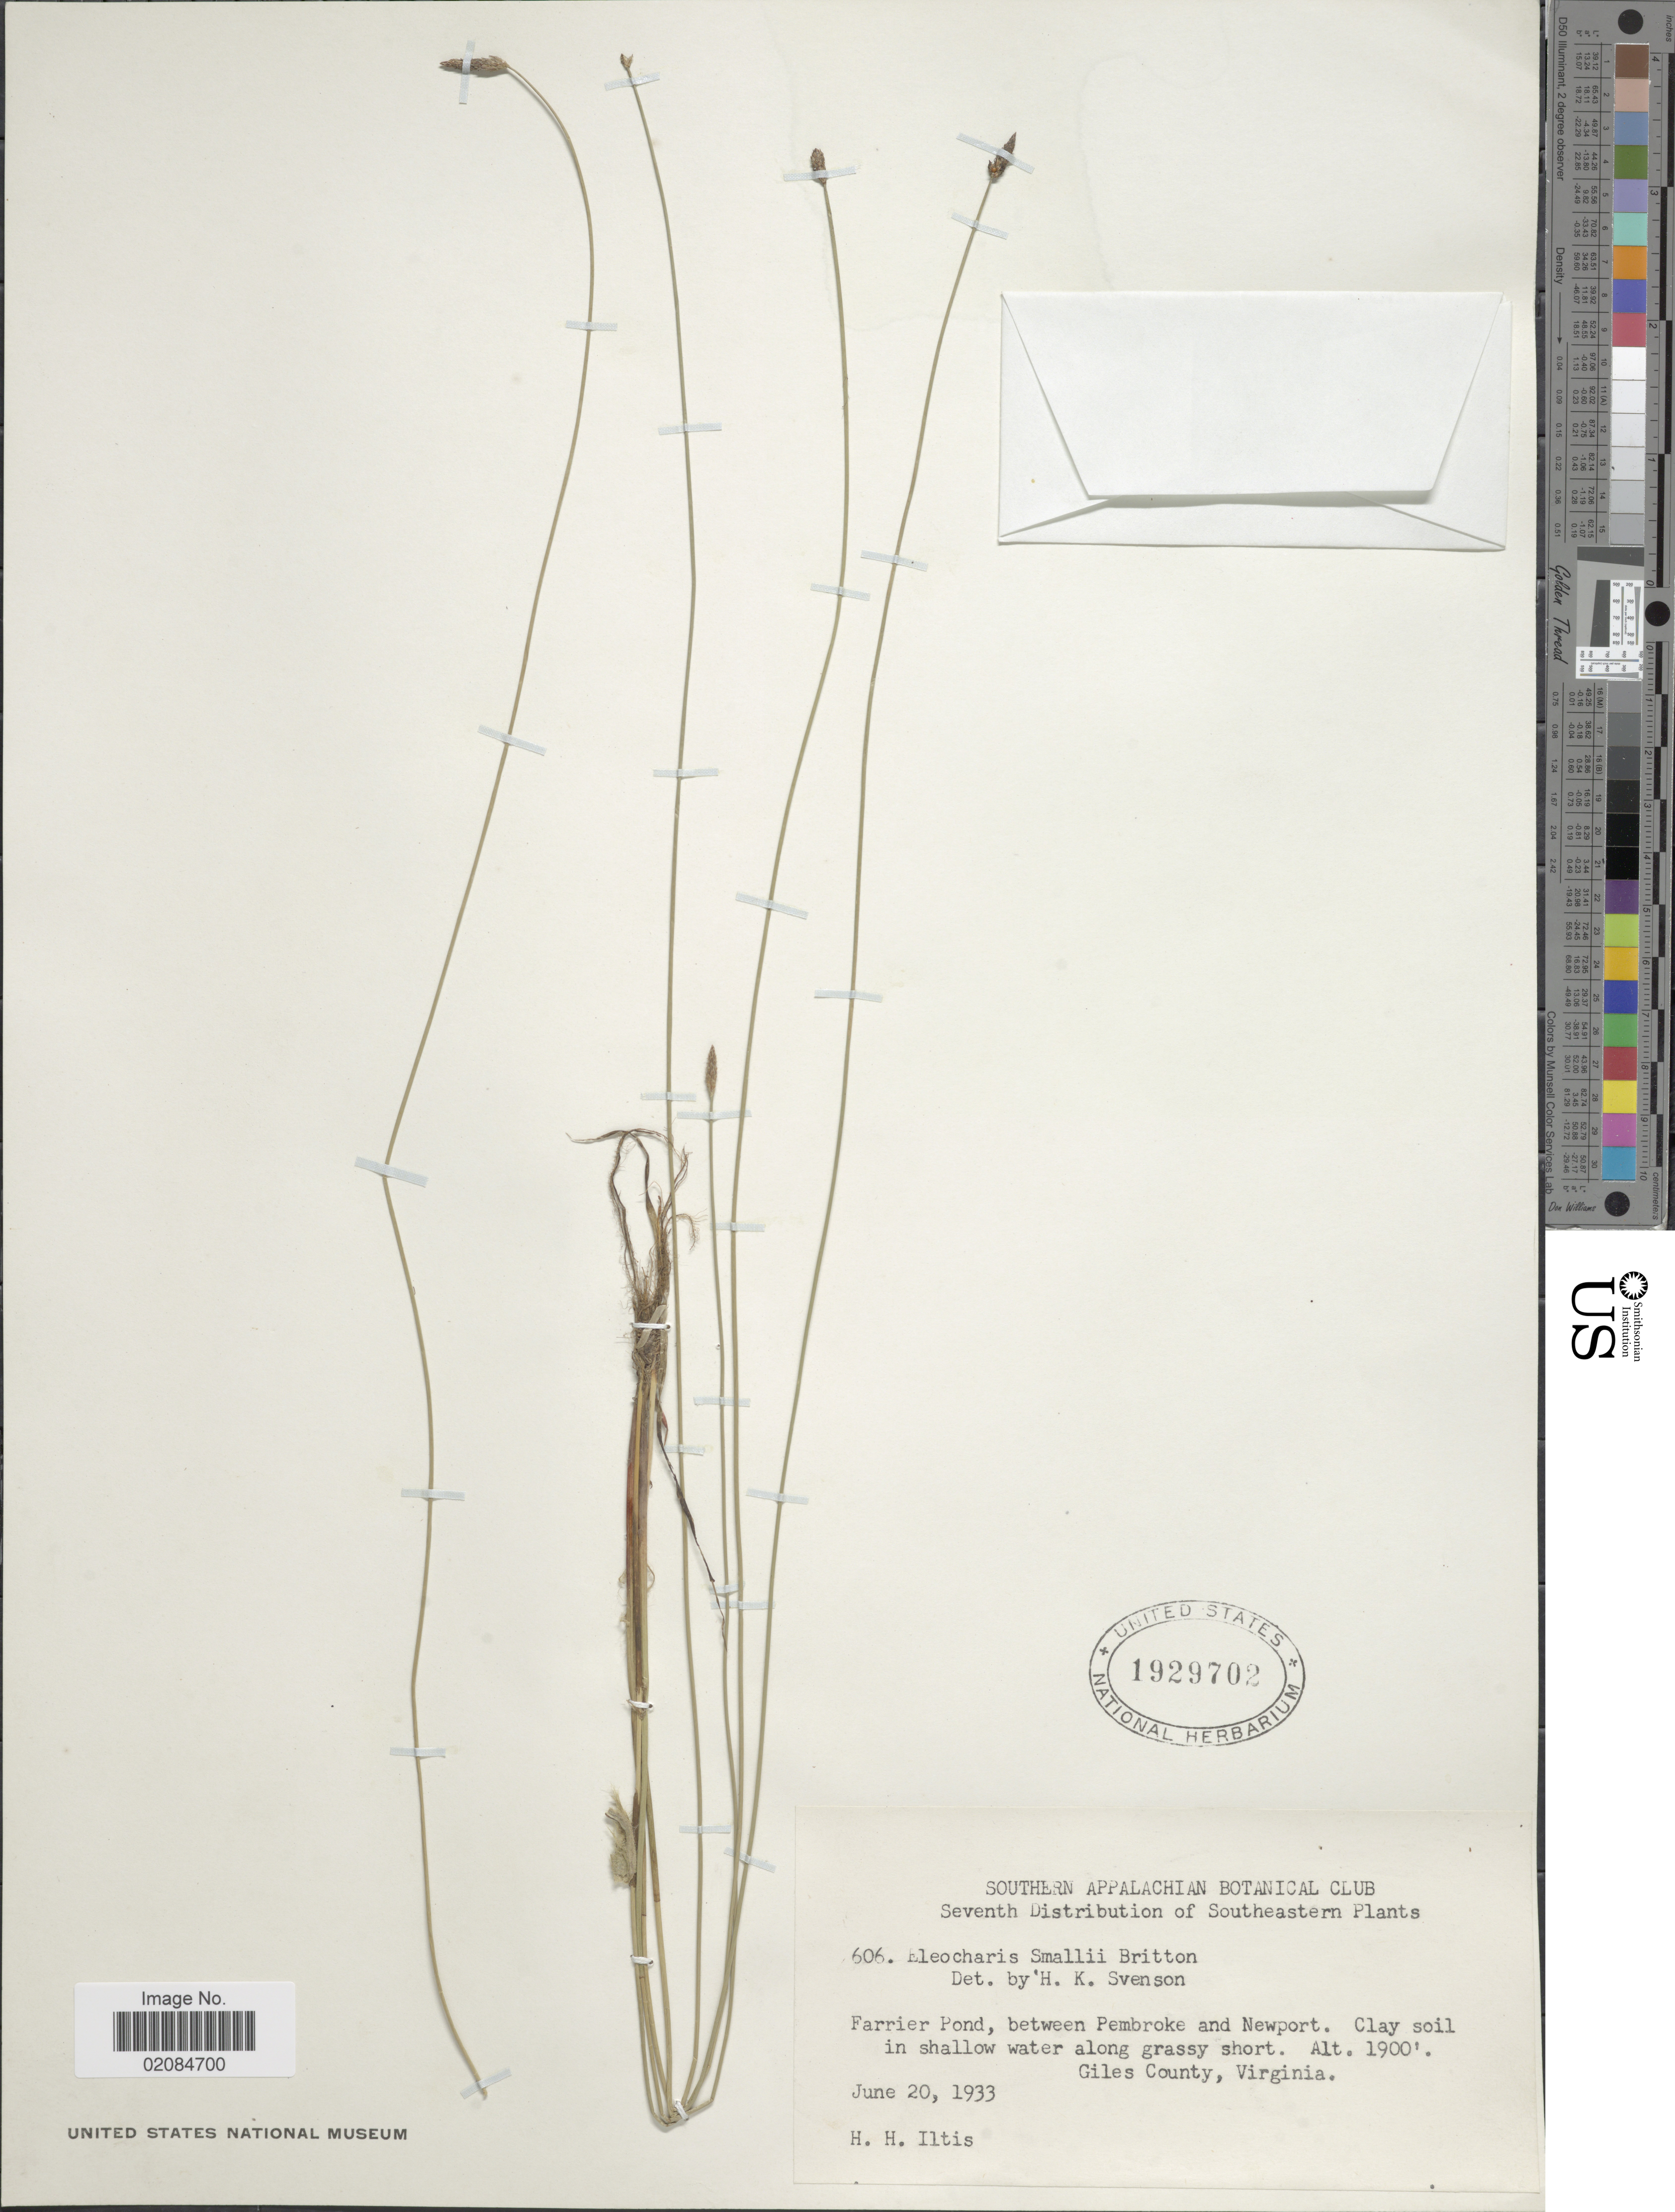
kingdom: Plantae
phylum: Tracheophyta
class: Liliopsida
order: Poales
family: Cyperaceae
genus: Eleocharis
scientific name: Eleocharis palustris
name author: (L.) Roem. & Schult.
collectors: H. H. Iltis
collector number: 606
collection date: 1933-06-20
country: United States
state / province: Virginia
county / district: Giles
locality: Farrier Pond, between Pembroke and Newport. Giles County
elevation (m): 579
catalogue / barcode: US 1929702